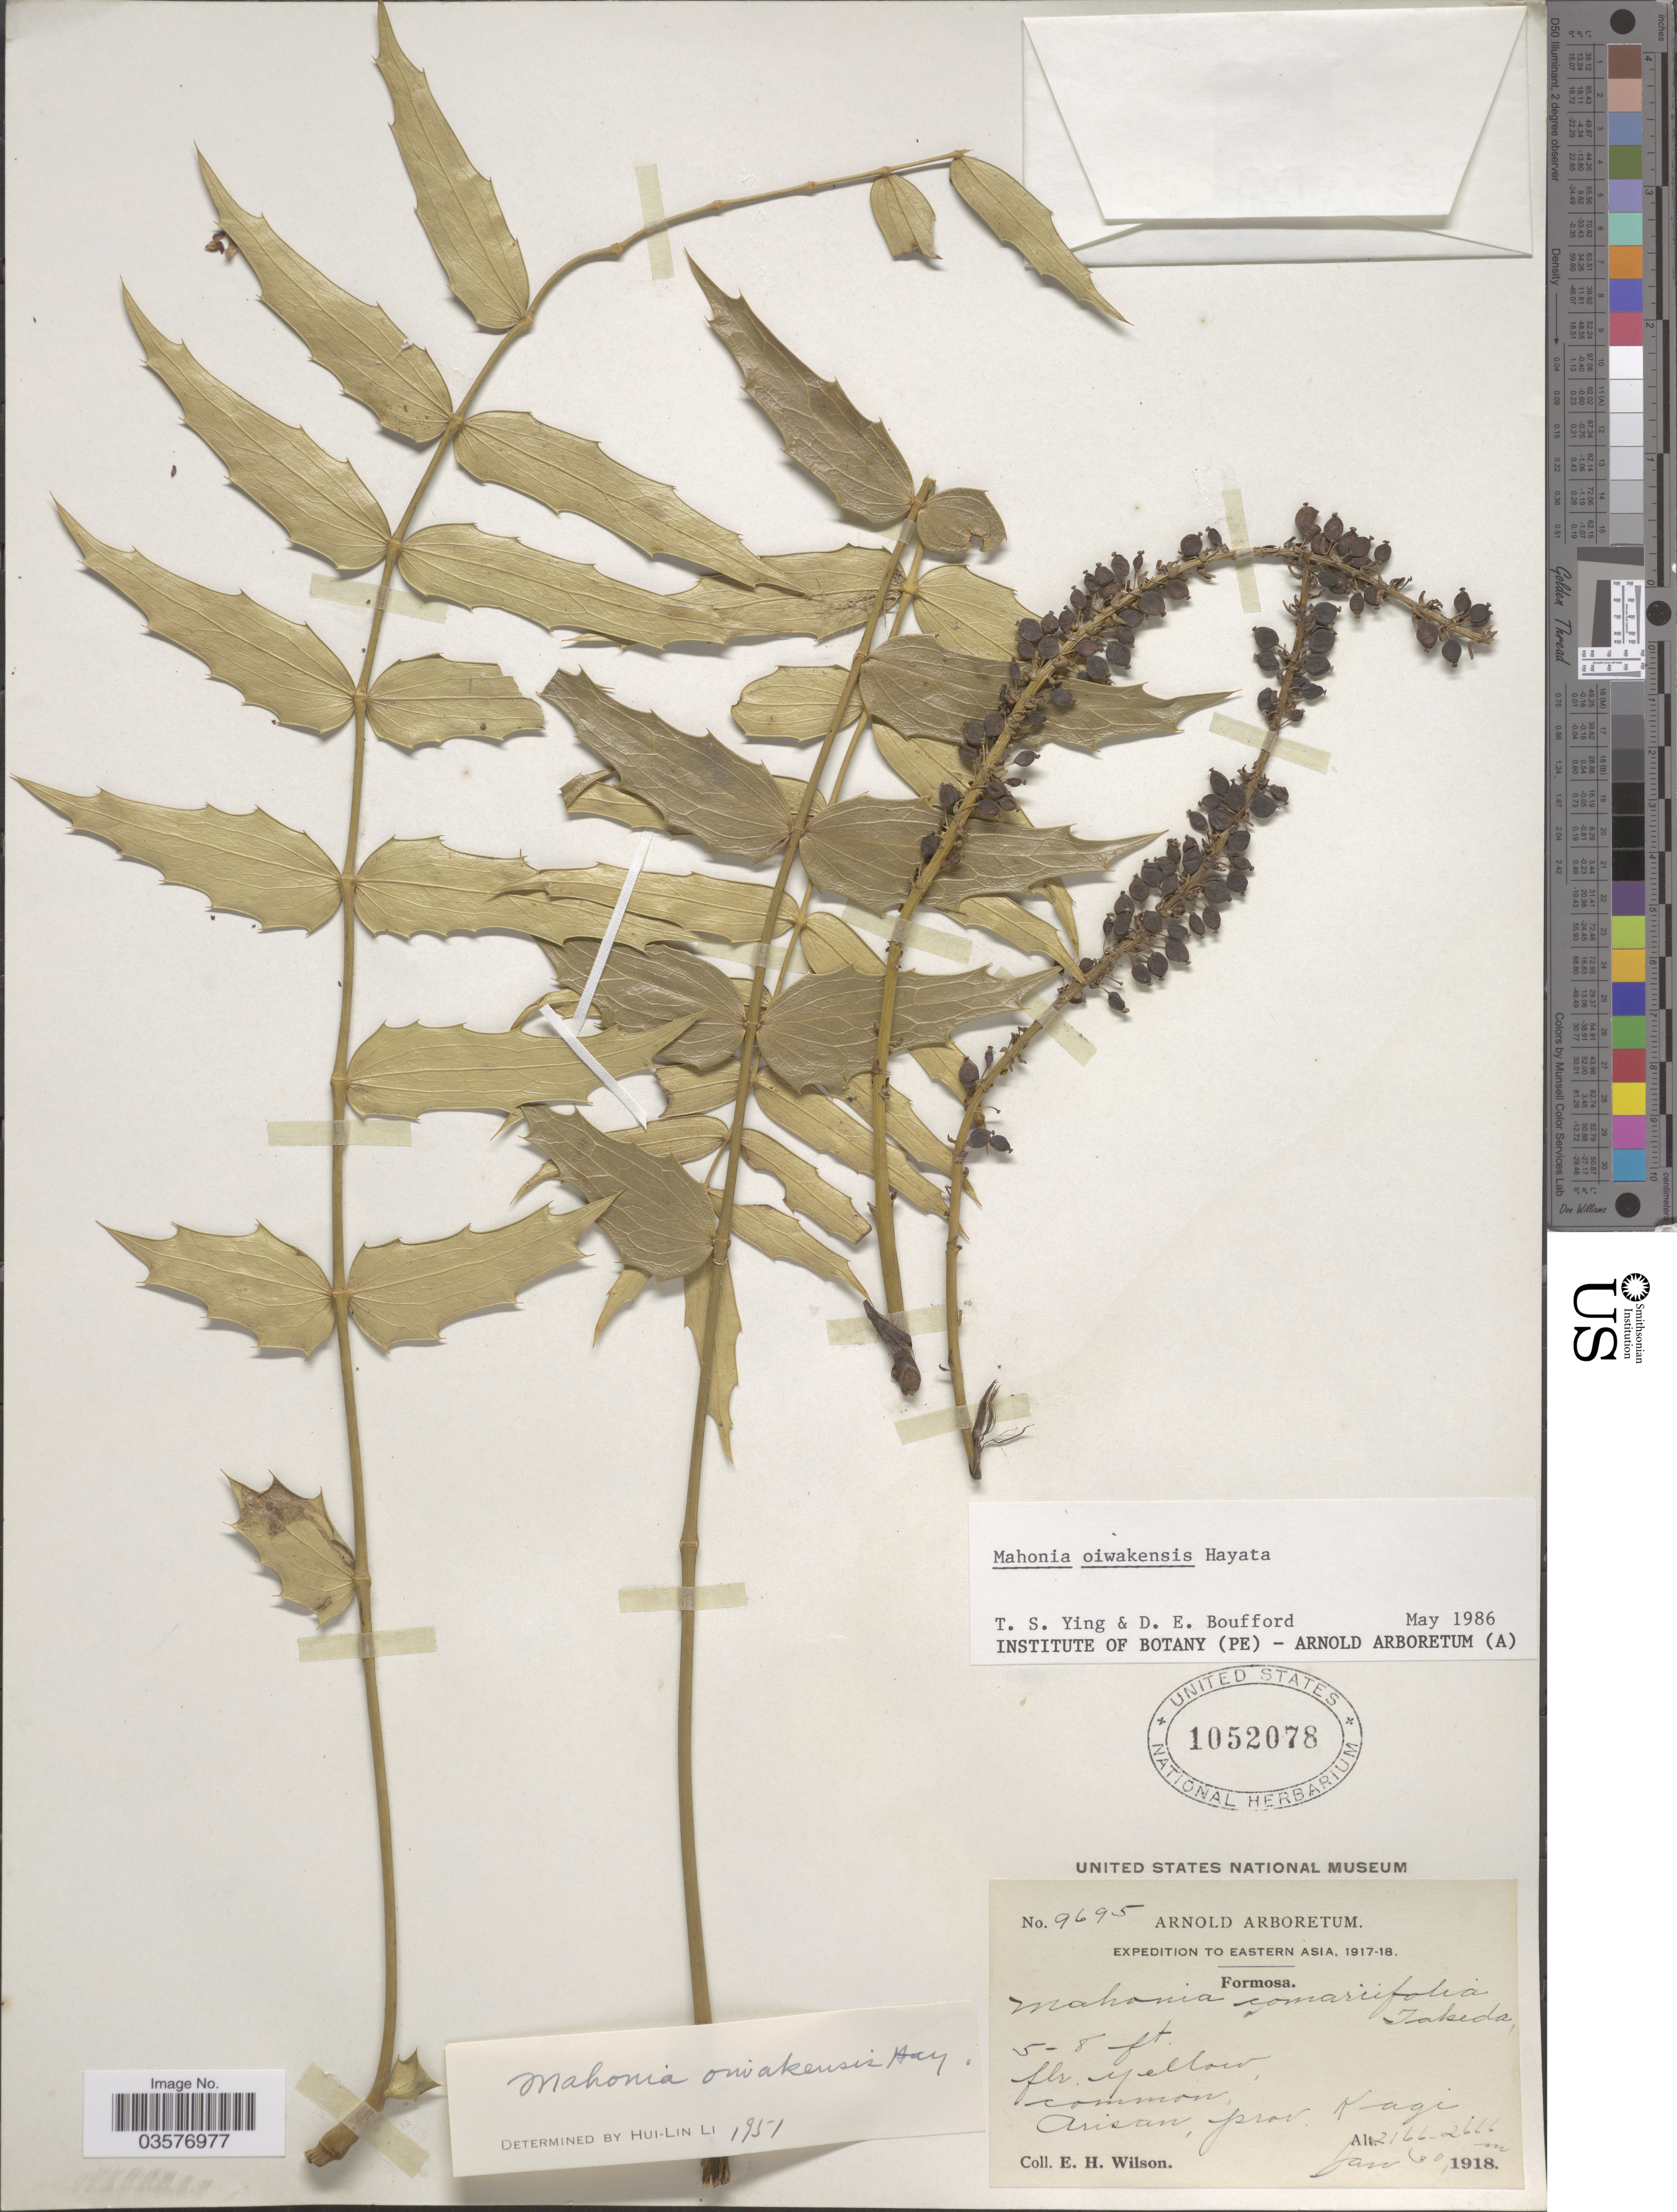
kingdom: Plantae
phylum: Tracheophyta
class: Magnoliopsida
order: Ranunculales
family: Berberidaceae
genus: Mahonia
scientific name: Mahonia oiwakensis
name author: Hayata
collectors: E. Wilson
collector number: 9695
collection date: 1918-01-30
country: Taiwan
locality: Eastern Asia, Formosa. Arisan, prov. Kagi.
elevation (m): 2166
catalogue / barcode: US 1052078